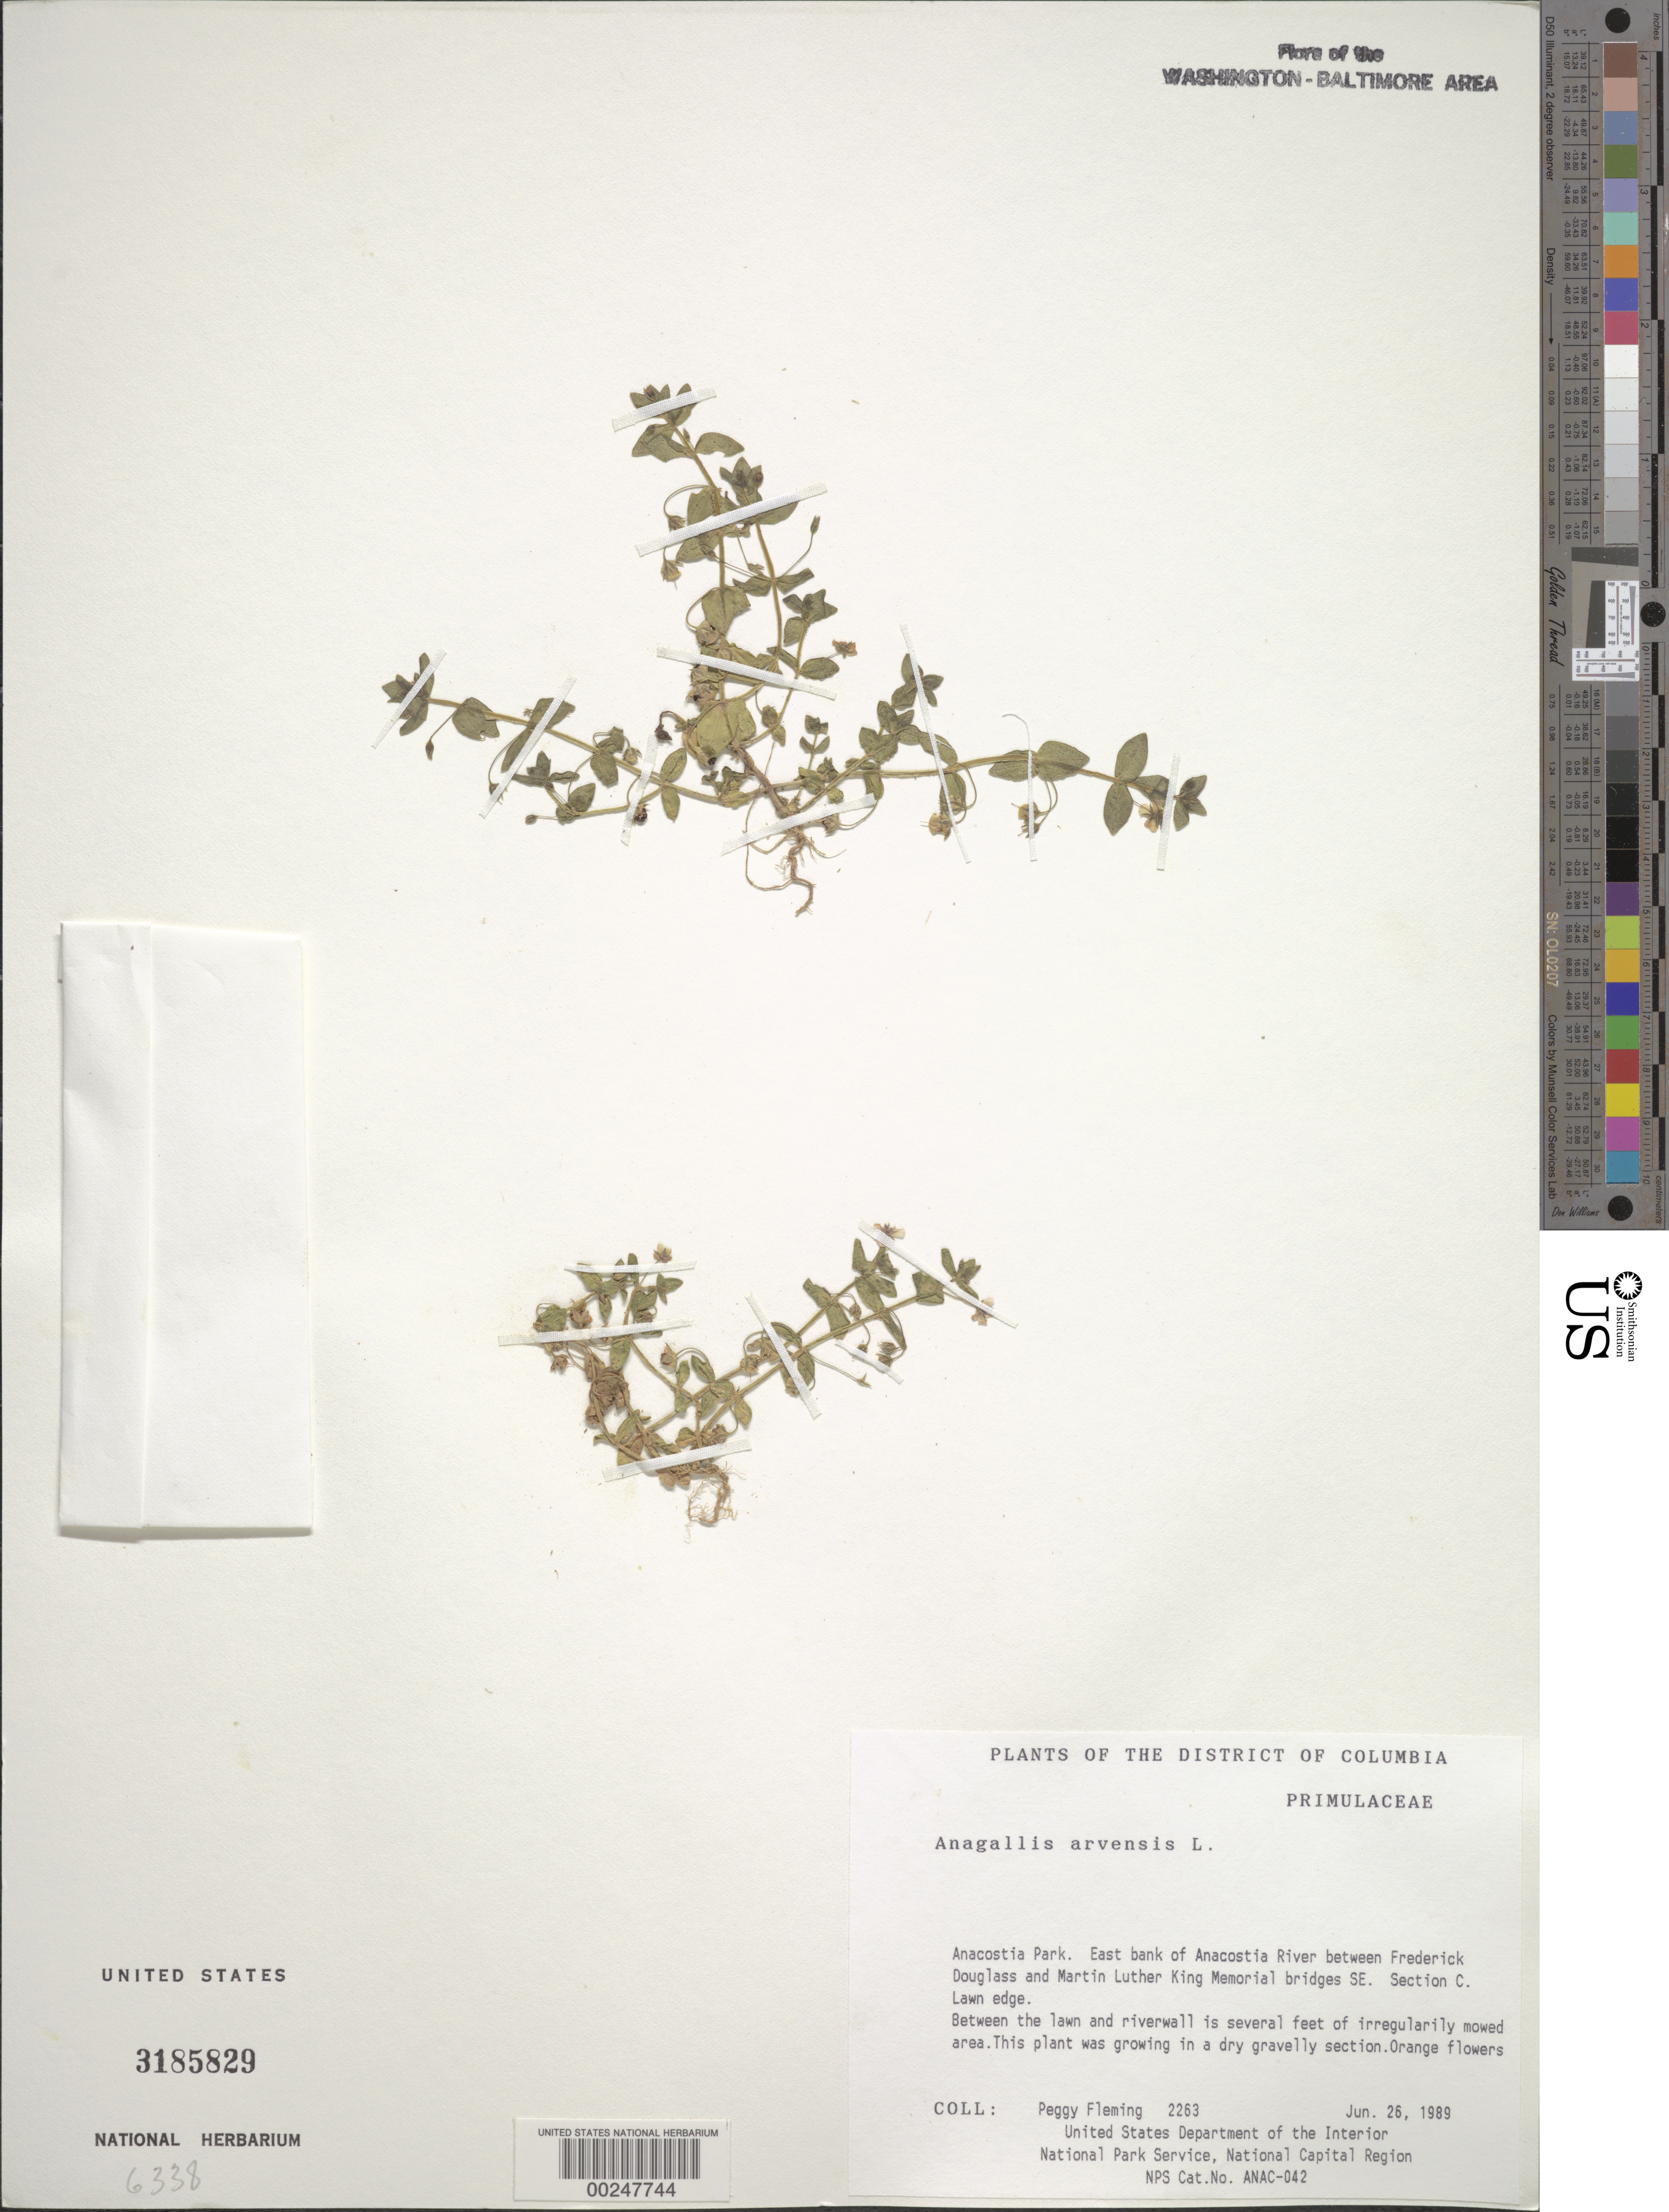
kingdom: Plantae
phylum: Tracheophyta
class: Magnoliopsida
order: Ericales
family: Primulaceae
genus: Anagallis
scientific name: Anagallis arvensis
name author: L.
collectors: P. Fleming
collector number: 2236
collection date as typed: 26 Jun 1989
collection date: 1989-06-26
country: United States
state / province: District of Columbia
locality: Anacostia Park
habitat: In dry gravelly section, between lawn and river wall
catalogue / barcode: US 3185829